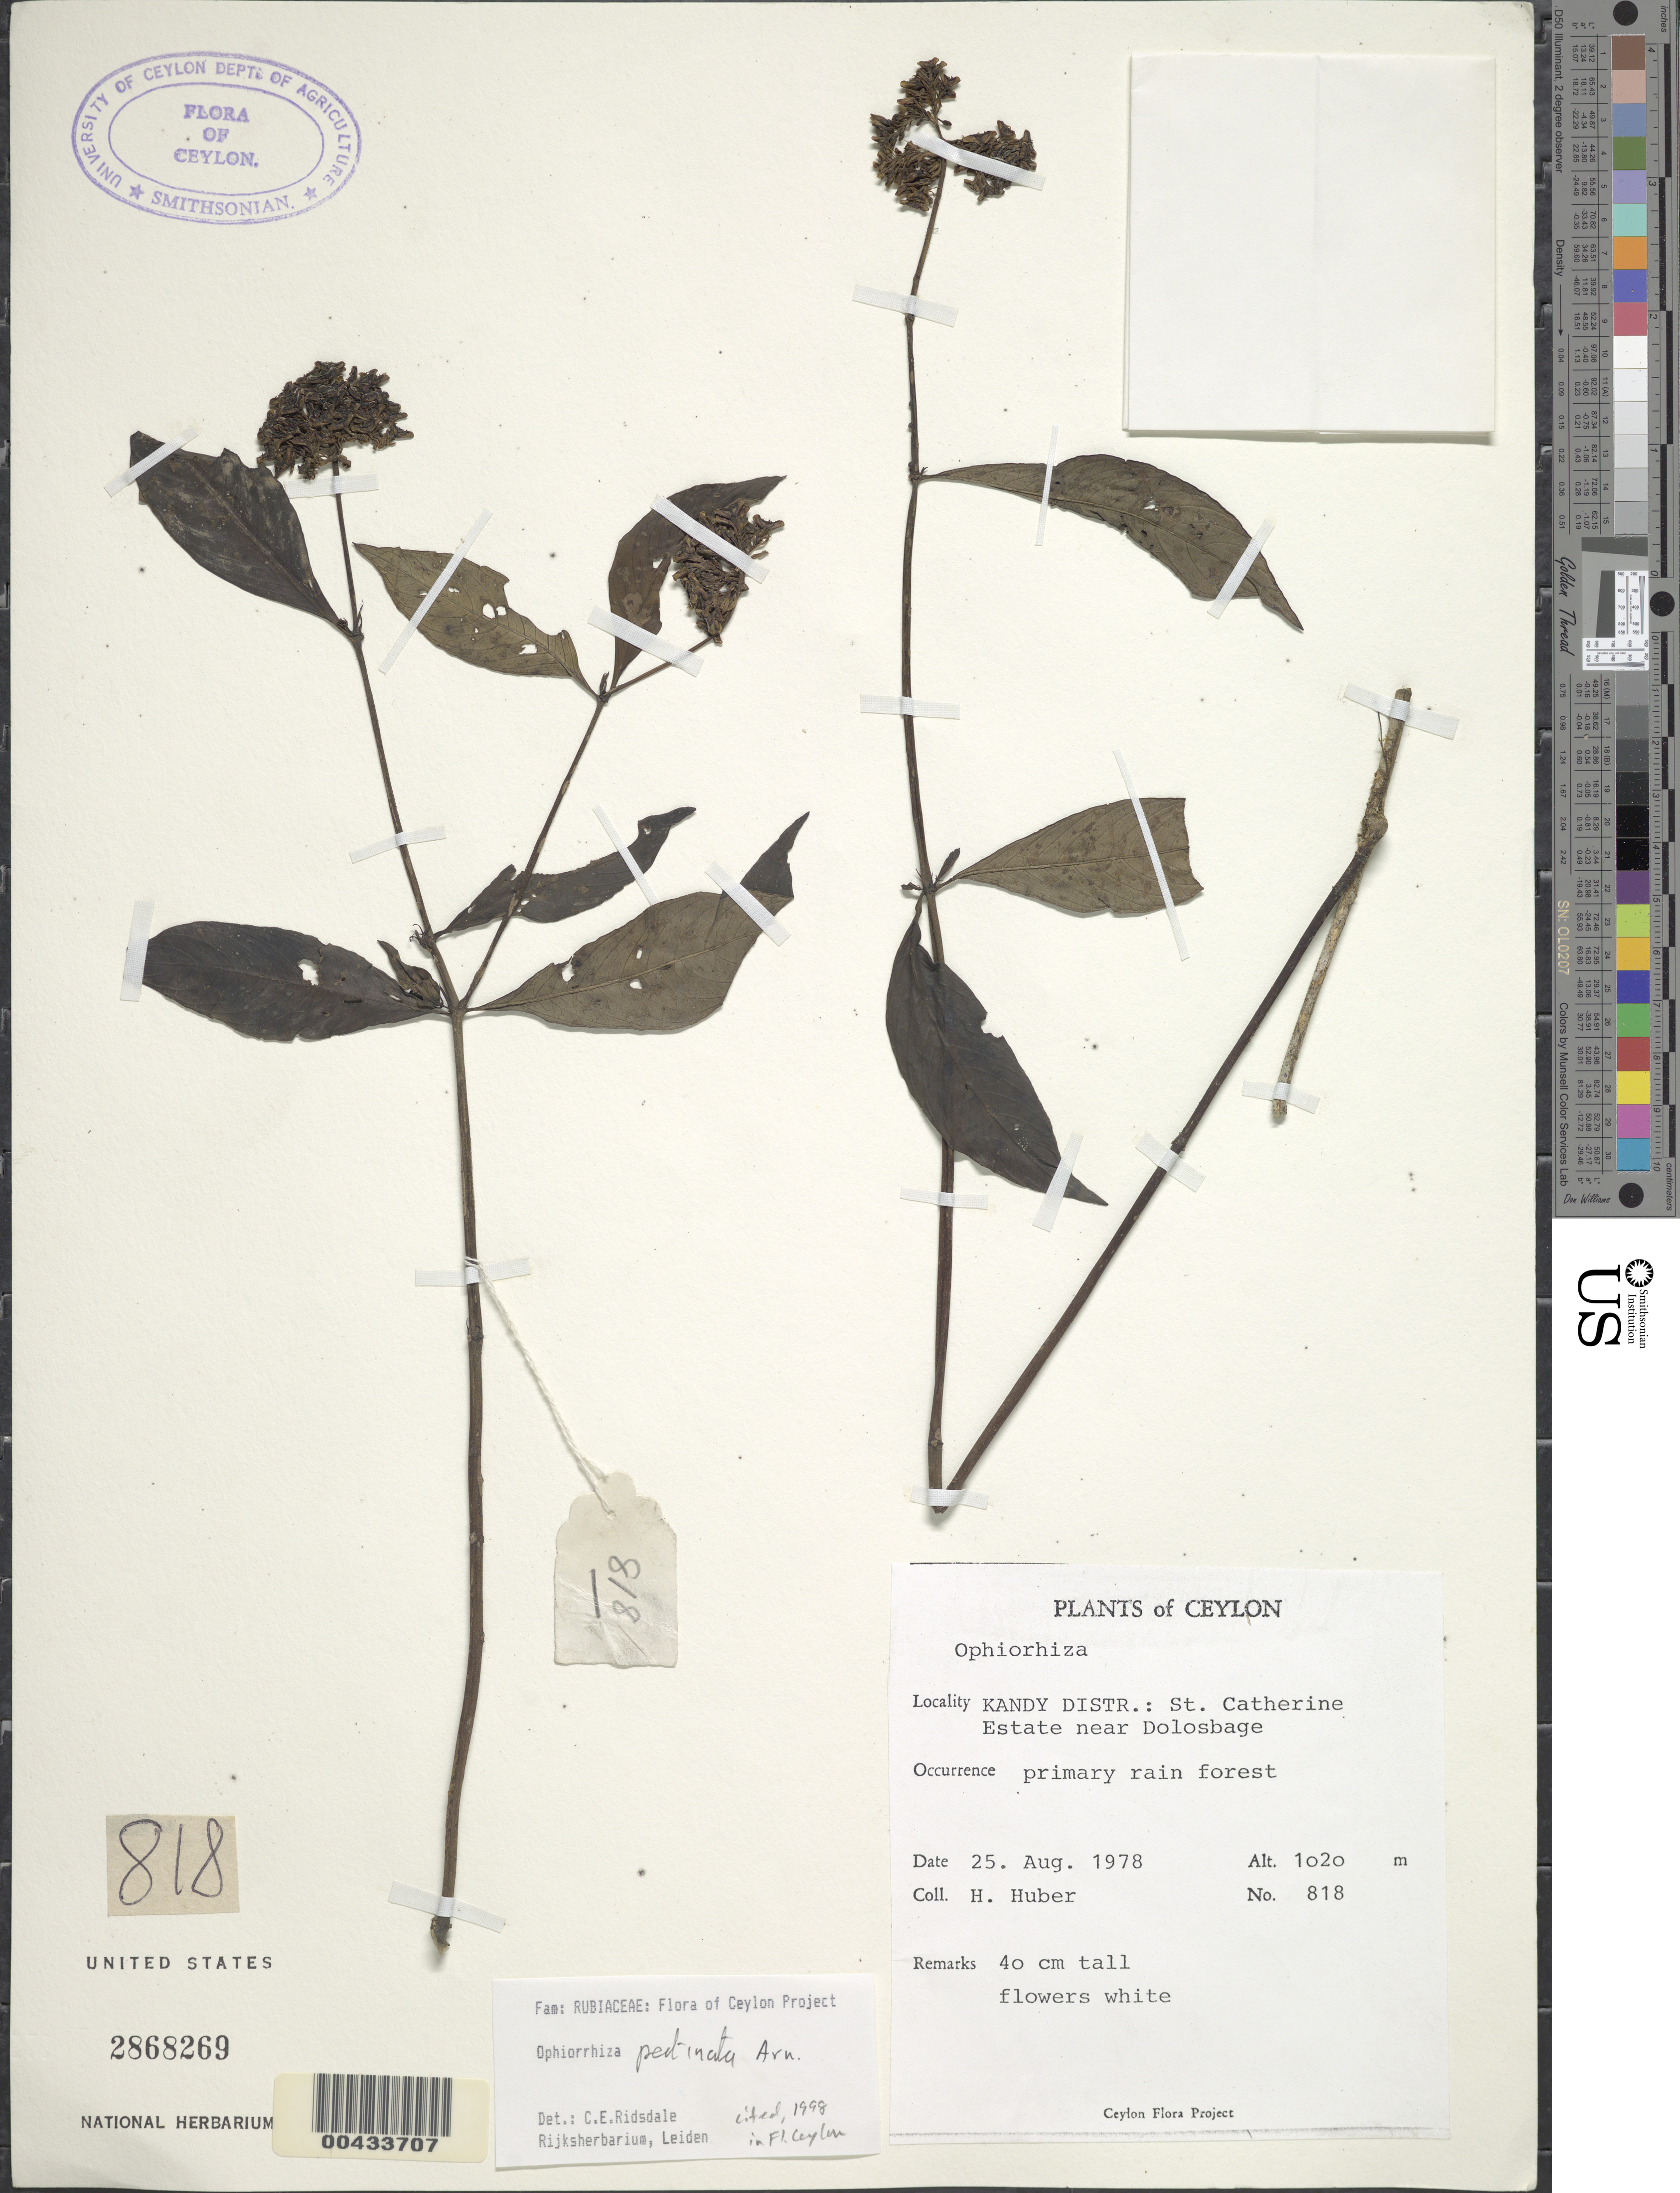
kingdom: Plantae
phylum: Tracheophyta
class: Magnoliopsida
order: Gentianales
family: Rubiaceae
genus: Ophiorrhiza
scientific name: Ophiorrhiza pectinata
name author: Arn.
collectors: H. Huber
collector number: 818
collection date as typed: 25 Aug 1978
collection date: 1978-08-25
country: Sri Lanka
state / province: Central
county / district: Kandy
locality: St. Catherine Estate near Dolosbage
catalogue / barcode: US 2868269